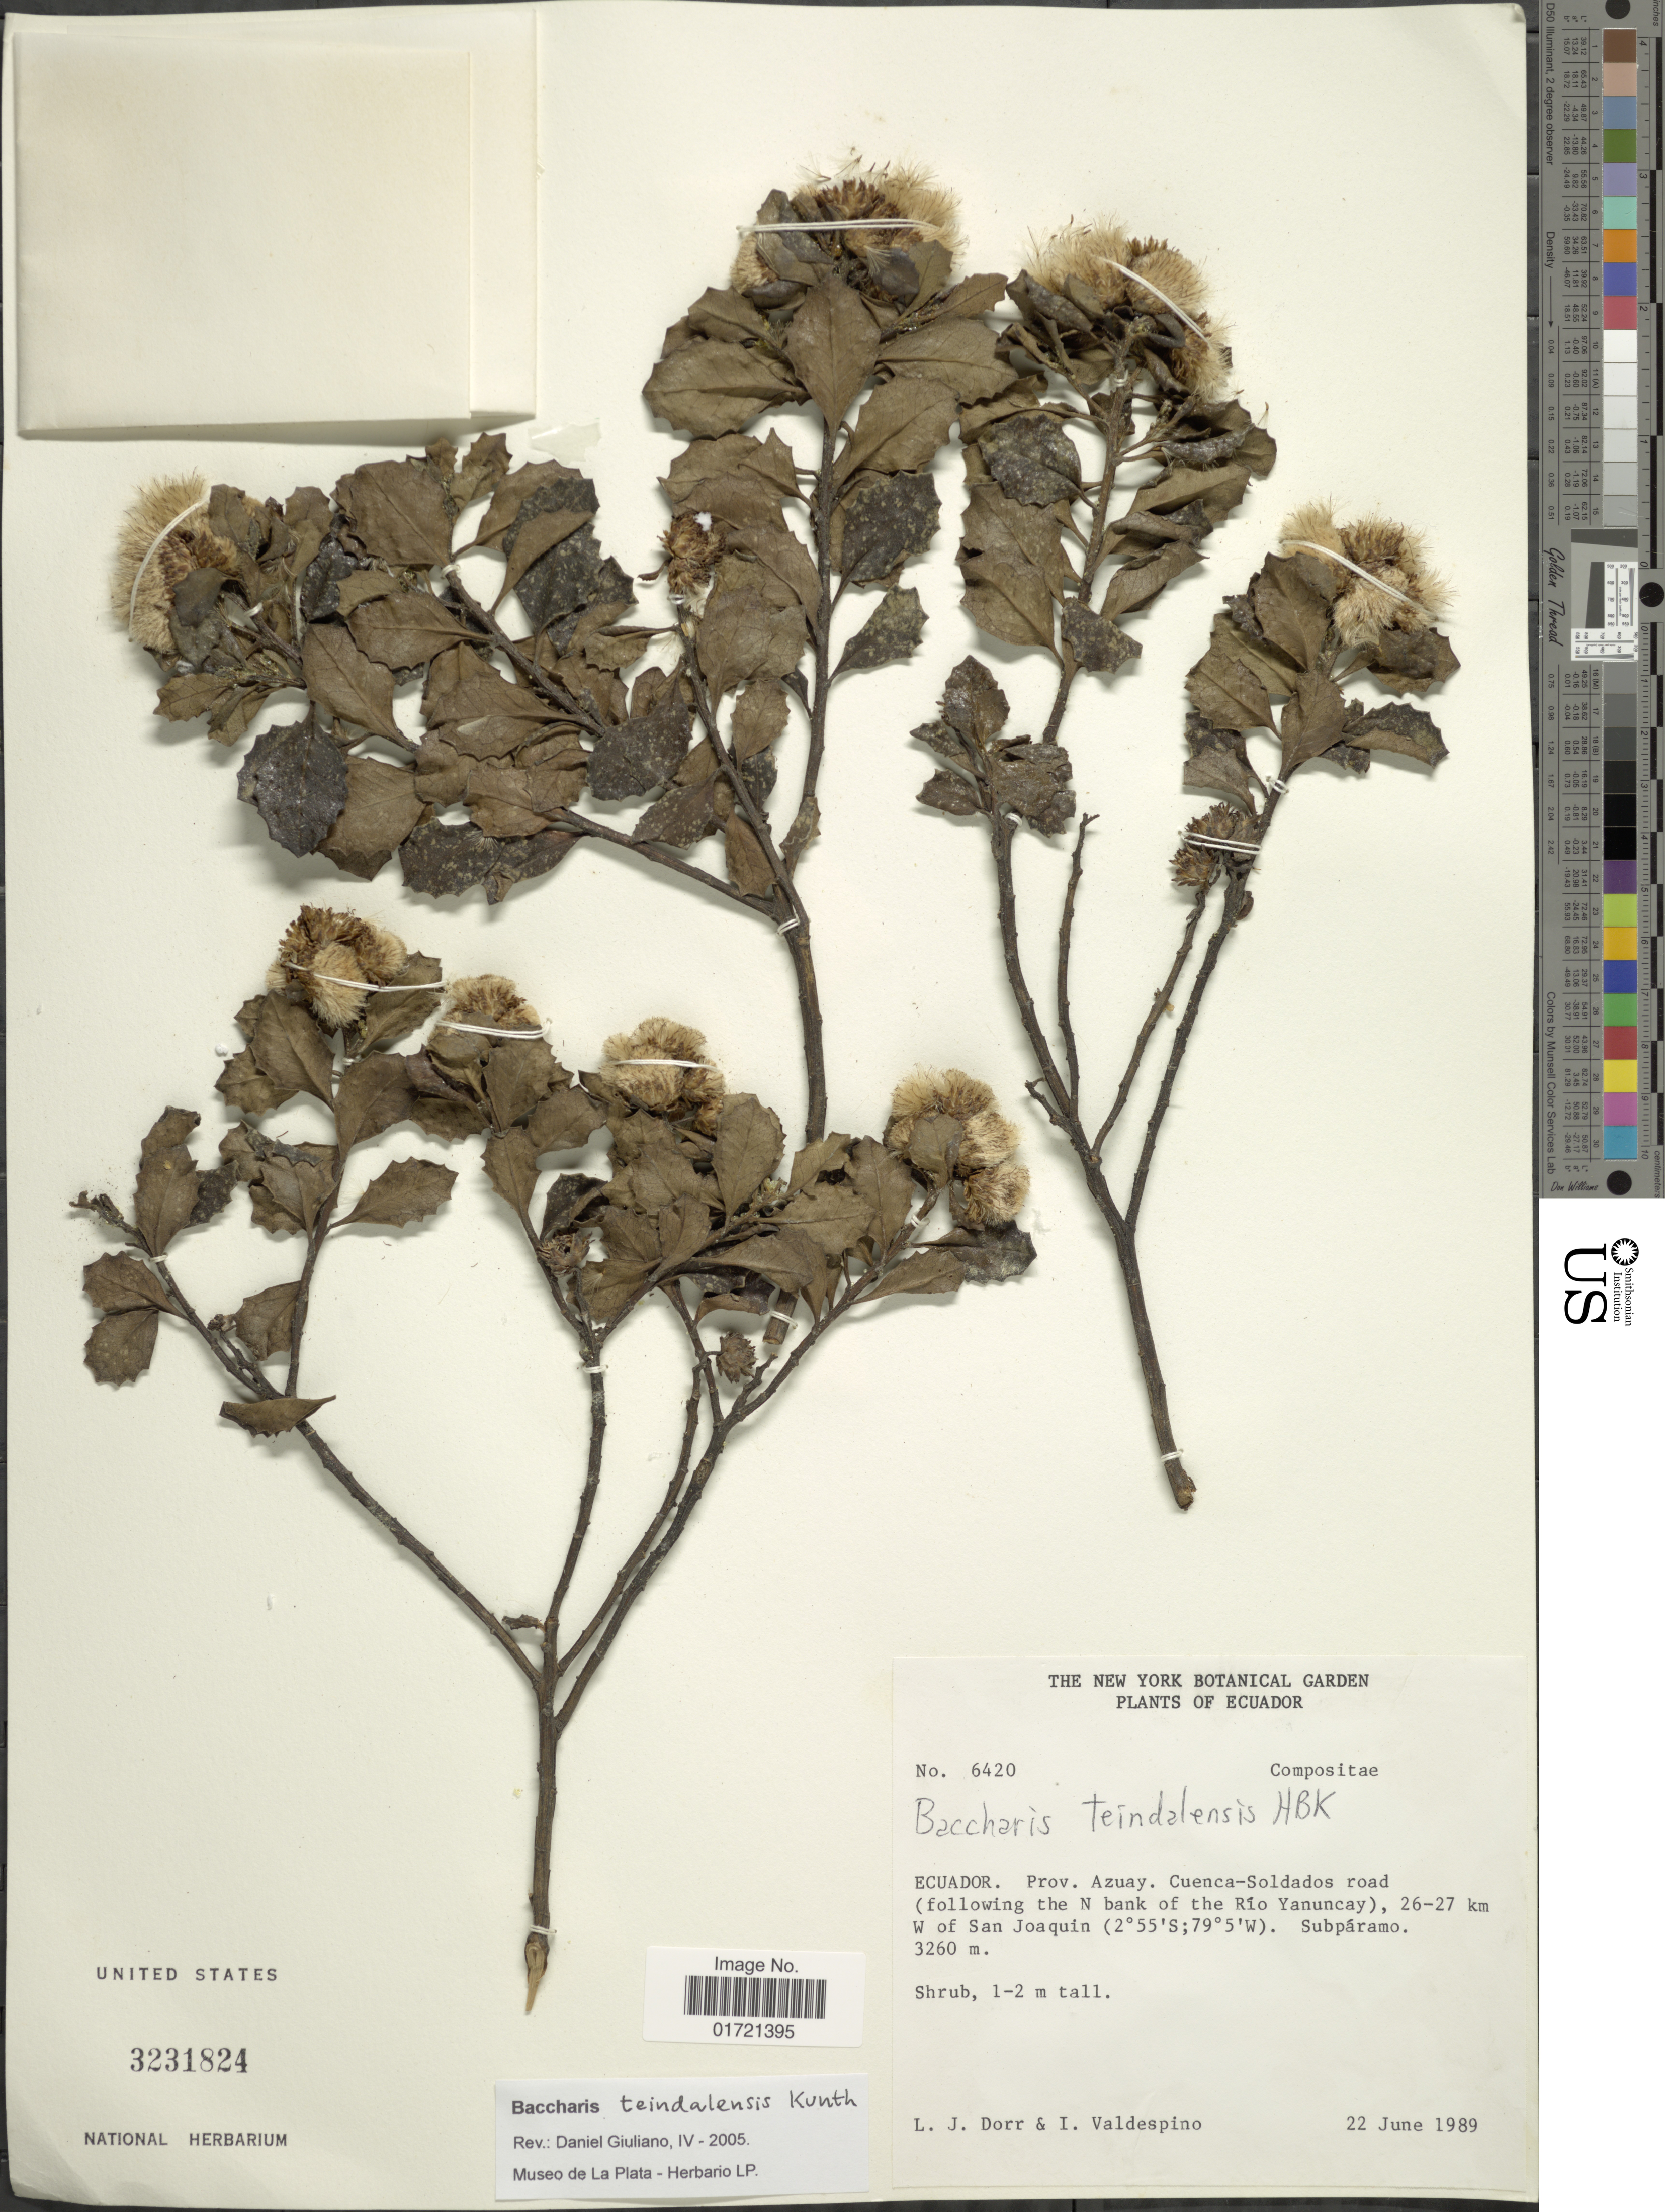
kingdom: Plantae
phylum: Tracheophyta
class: Magnoliopsida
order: Asterales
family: Asteraceae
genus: Baccharis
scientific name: Baccharis teindalensis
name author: Kunth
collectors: L. J. Dorr & I. A. Valdespino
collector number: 6420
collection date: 1989-06-22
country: Ecuador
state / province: Azuay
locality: Ecuador. Prov. Azuay. Cuenca-Soldados road (following the N bank of the Rio Yanuncay), 26-27 km W of San Joaquin.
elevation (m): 3260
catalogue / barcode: US 3231824